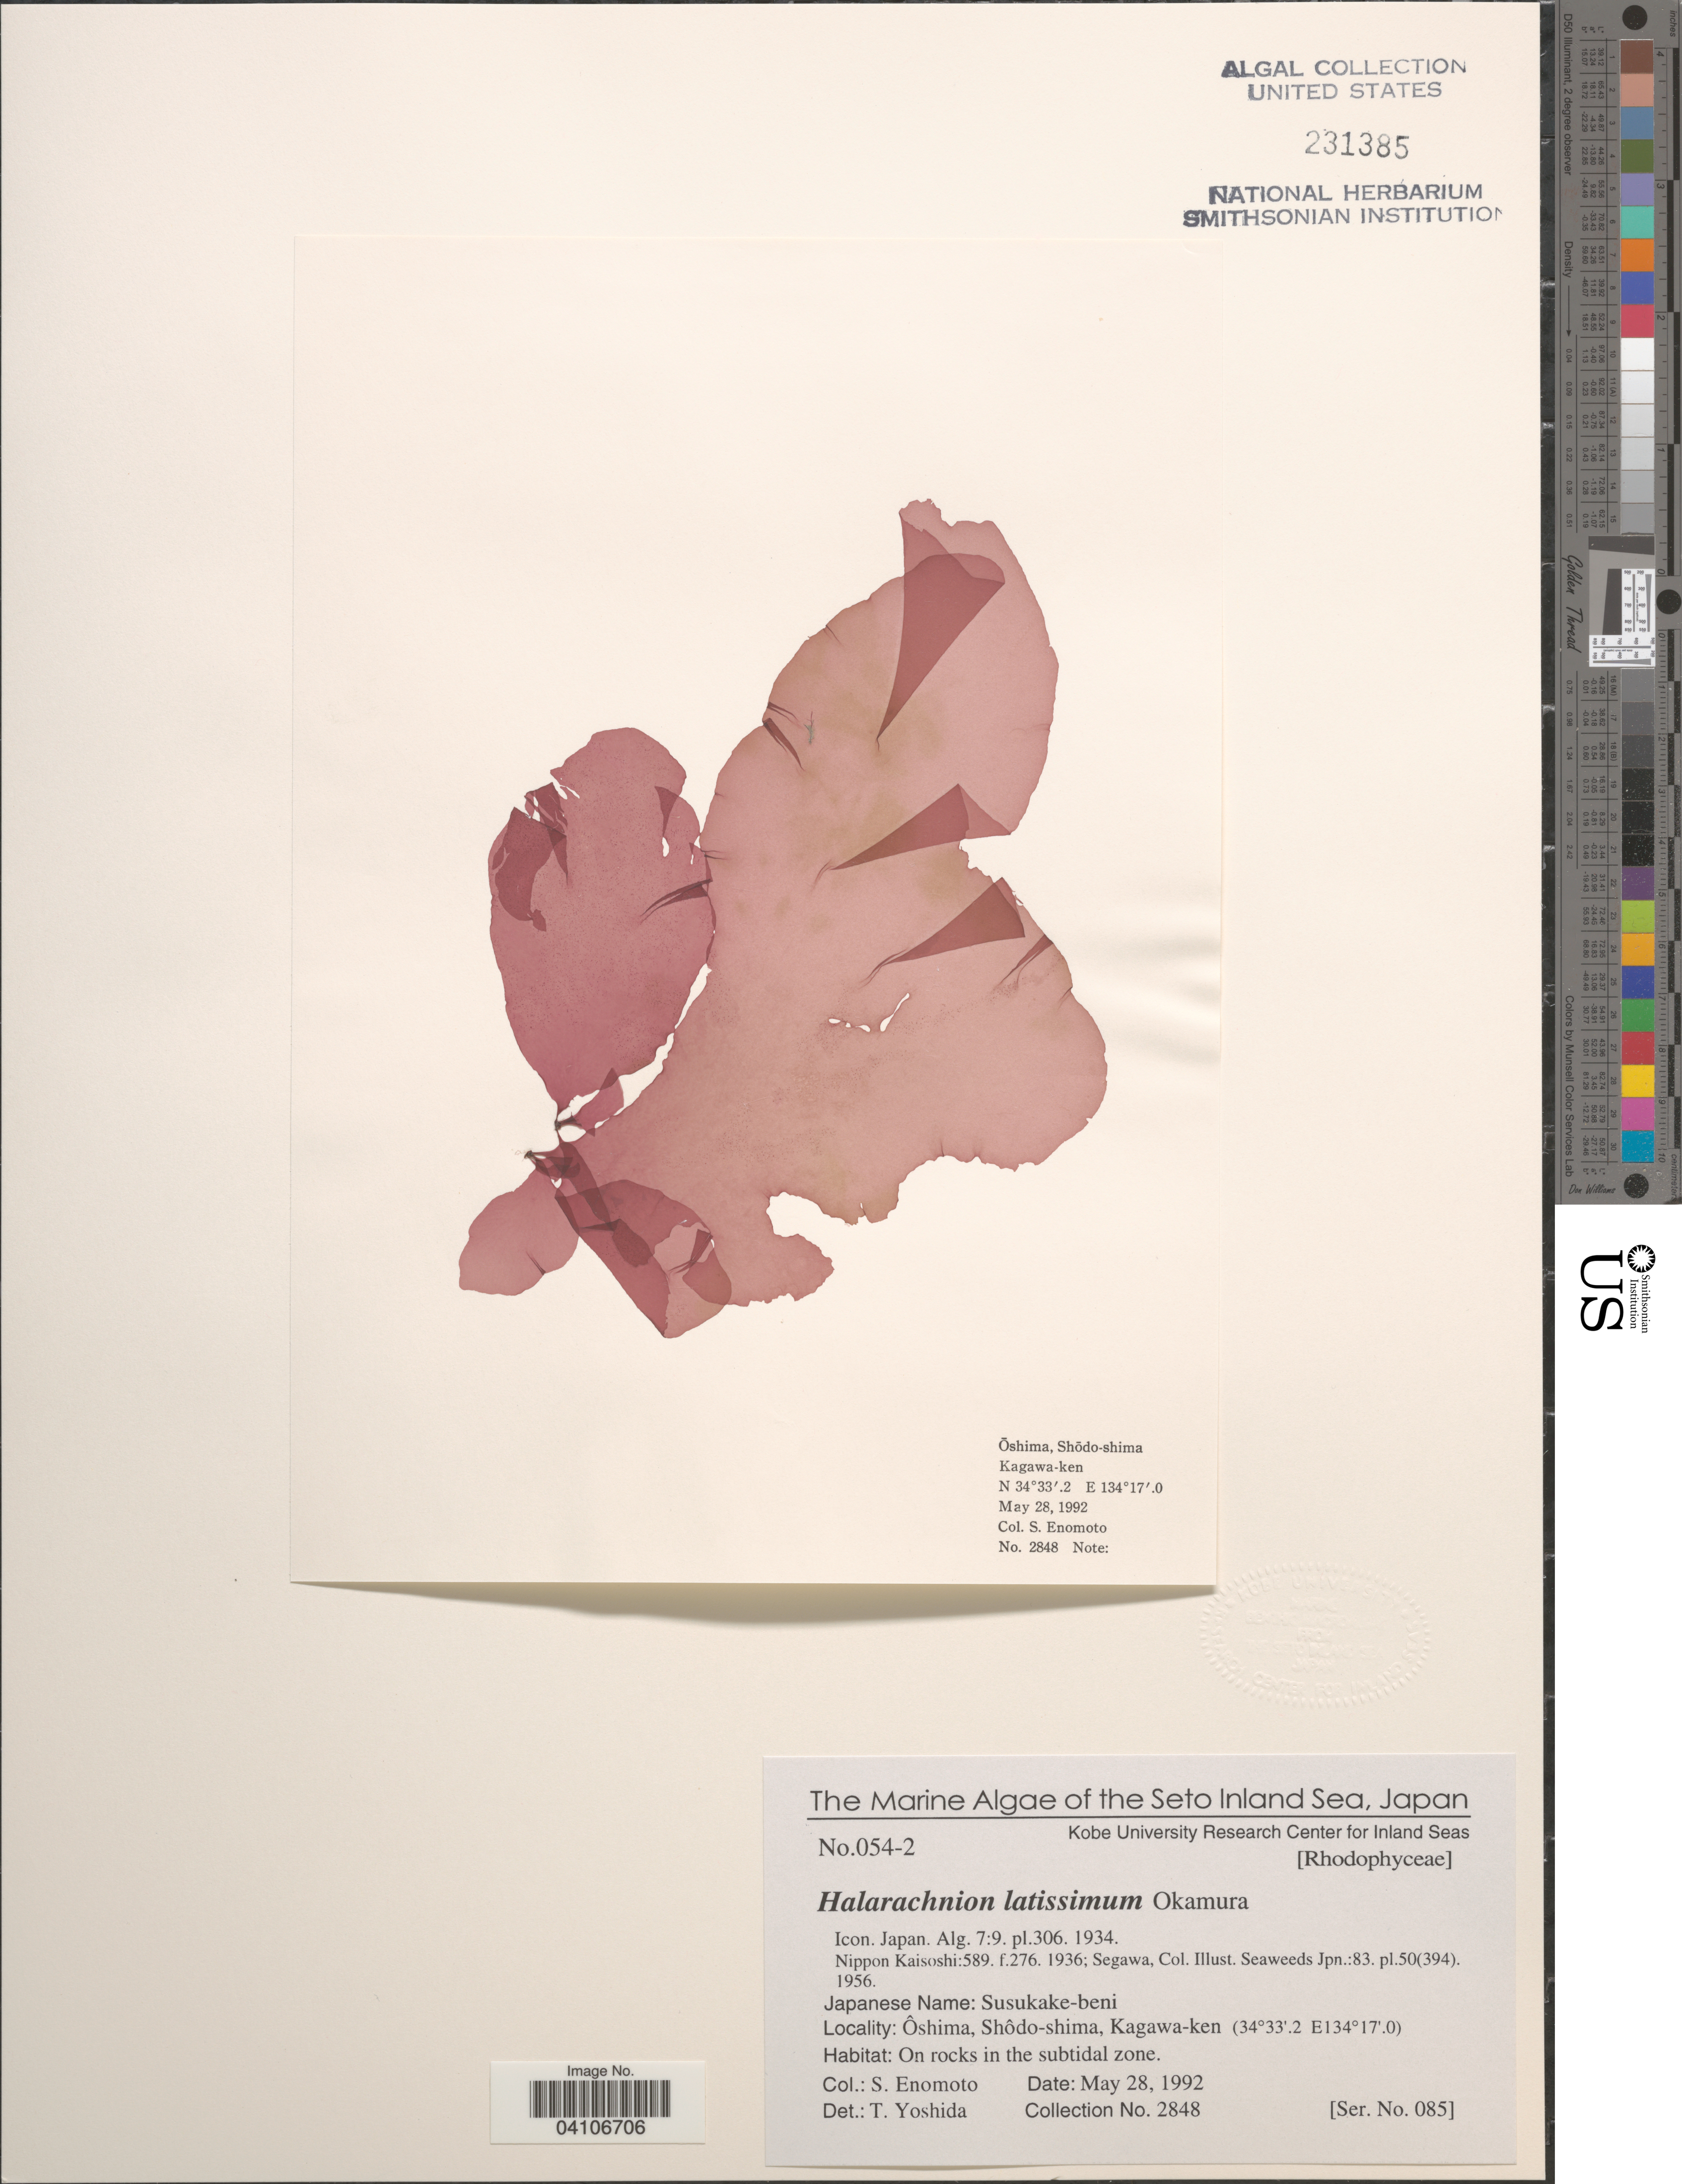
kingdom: Plantae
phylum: Rhodophyta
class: Florideophyceae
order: Gigartinales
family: Furcellariaceae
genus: Halarachnion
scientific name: Halarachnion latissimum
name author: Okamura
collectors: S. Enomoto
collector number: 2848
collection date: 1992-05-28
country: Japan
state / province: Kagawa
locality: The Seto Inland Sea. Ôshima, Shôdo-shima, Kagawa-ken.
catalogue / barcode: US 231385